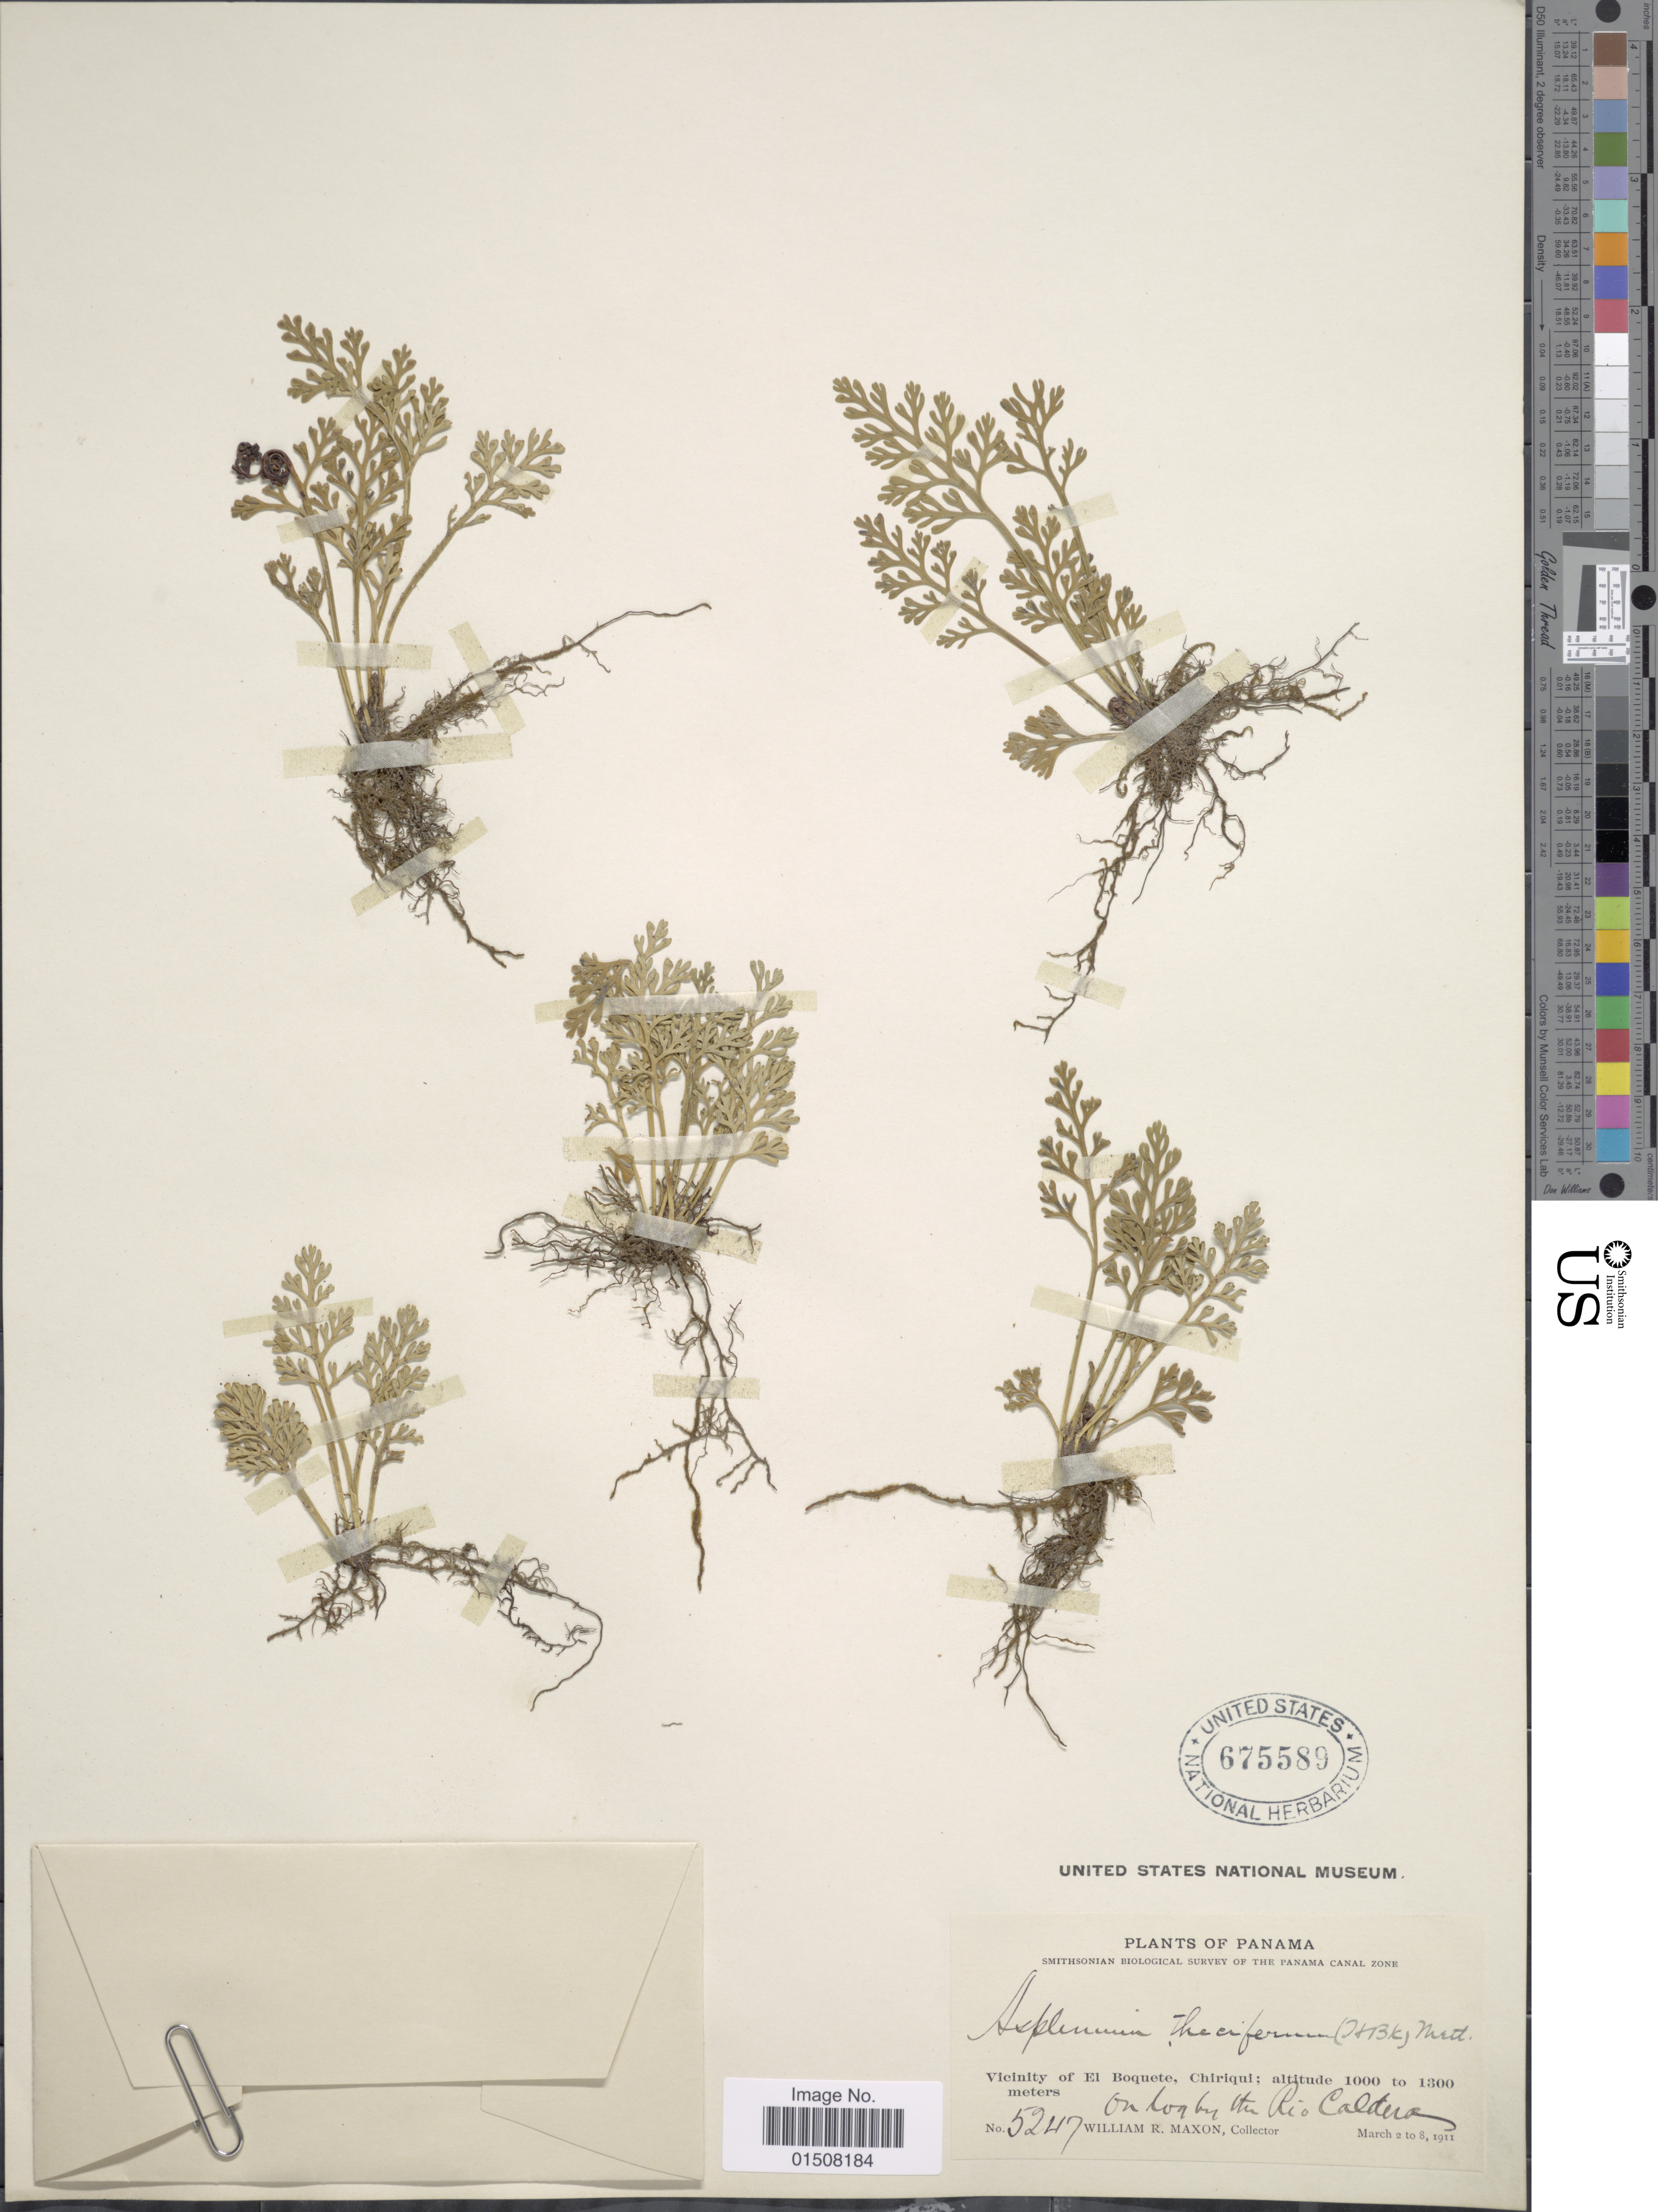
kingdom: Plantae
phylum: Tracheophyta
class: Polypodiopsida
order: Polypodiales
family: Aspleniaceae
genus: Asplenium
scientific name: Asplenium theciferum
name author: (Kunth) Mett.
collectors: W. R. Maxon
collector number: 5247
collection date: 1911-03-02/1911-03-08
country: Panama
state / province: Chiriqui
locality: Vicinity of El Boquete, The Panama Canal Zone, on log by the Rio Caldera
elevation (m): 1000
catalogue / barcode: US 675589